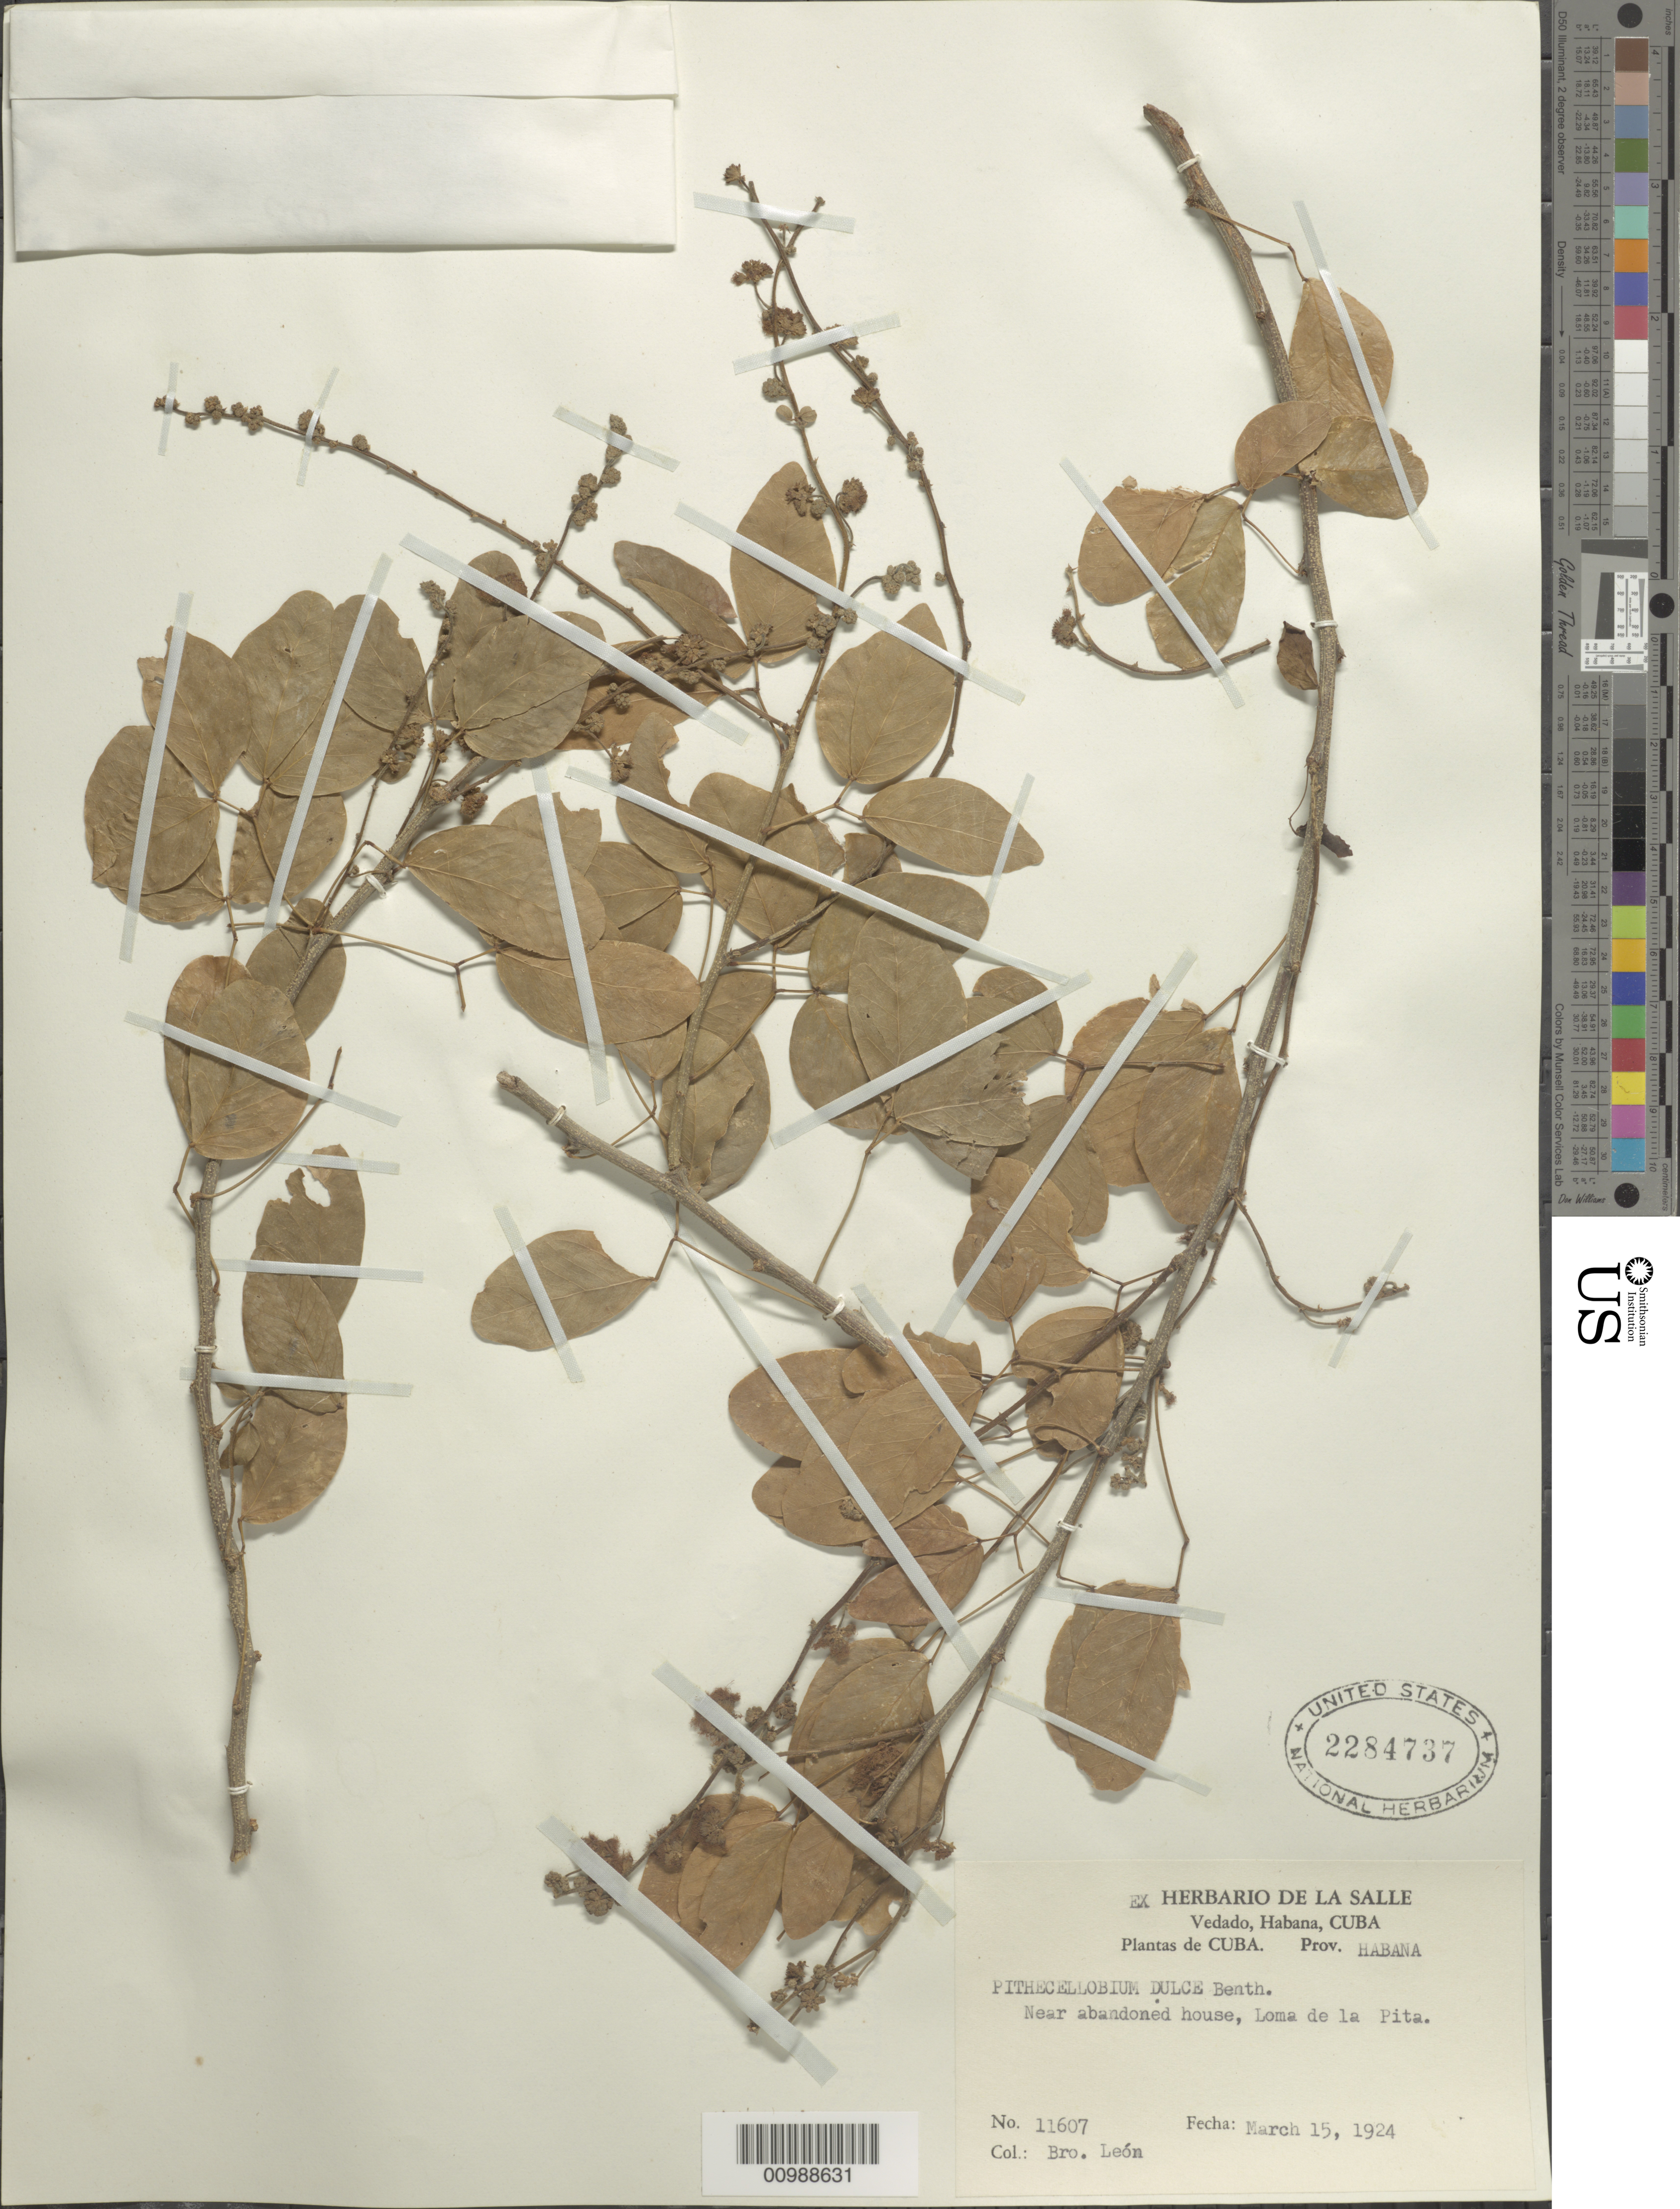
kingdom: Plantae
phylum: Tracheophyta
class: Magnoliopsida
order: Fabales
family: Fabaceae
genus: Pithecellobium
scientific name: Pithecellobium dulce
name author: (Roxb.) Benth.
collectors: Bro. León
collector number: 11607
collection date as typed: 15 Mar 1924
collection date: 1924-03-15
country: Cuba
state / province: La Habana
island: Cuba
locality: Loma de la Pita, near abandoned house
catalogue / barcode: US 2284737